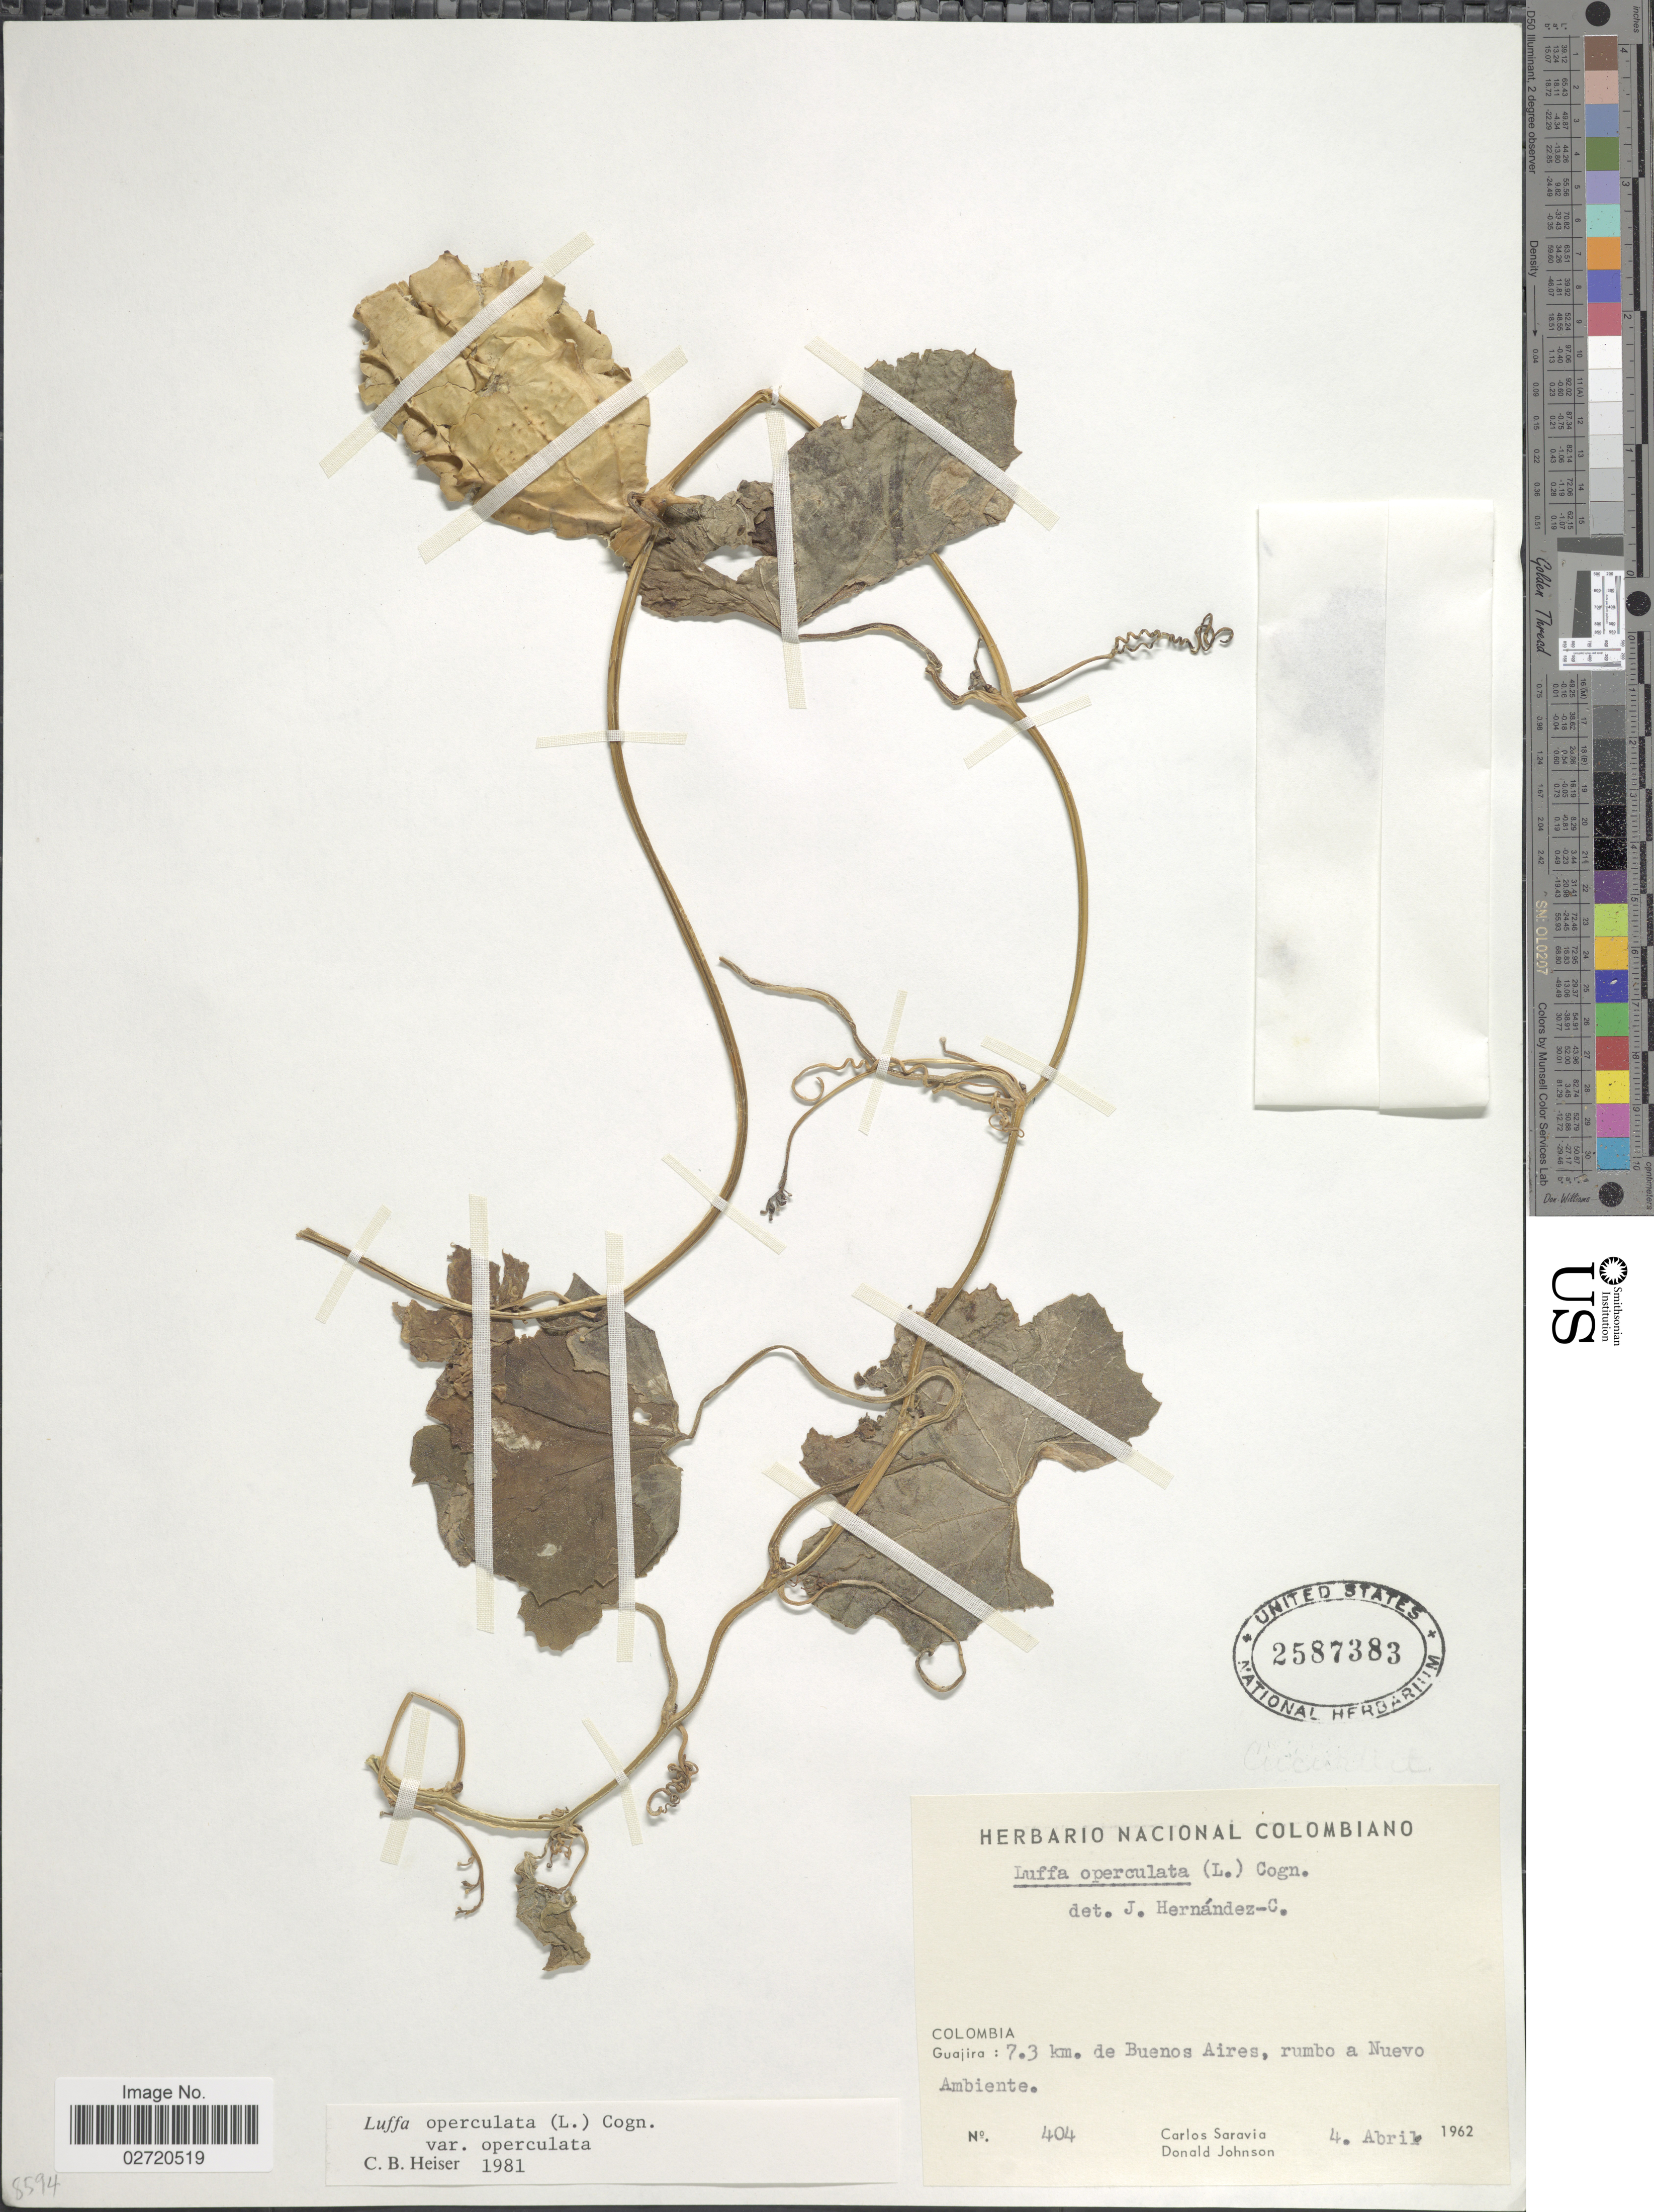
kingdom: Plantae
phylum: Tracheophyta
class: Magnoliopsida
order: Cucurbitales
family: Cucurbitaceae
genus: Luffa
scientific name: Luffa operculata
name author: (L.) Cogn.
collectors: C. Saravia & D. Johnson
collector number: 404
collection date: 1962-04-04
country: Colombia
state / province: La Guajira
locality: Guajira: 7.3 km. de Buenos Aires, rumbo a Nuevo Ambiente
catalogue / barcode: US 2587383